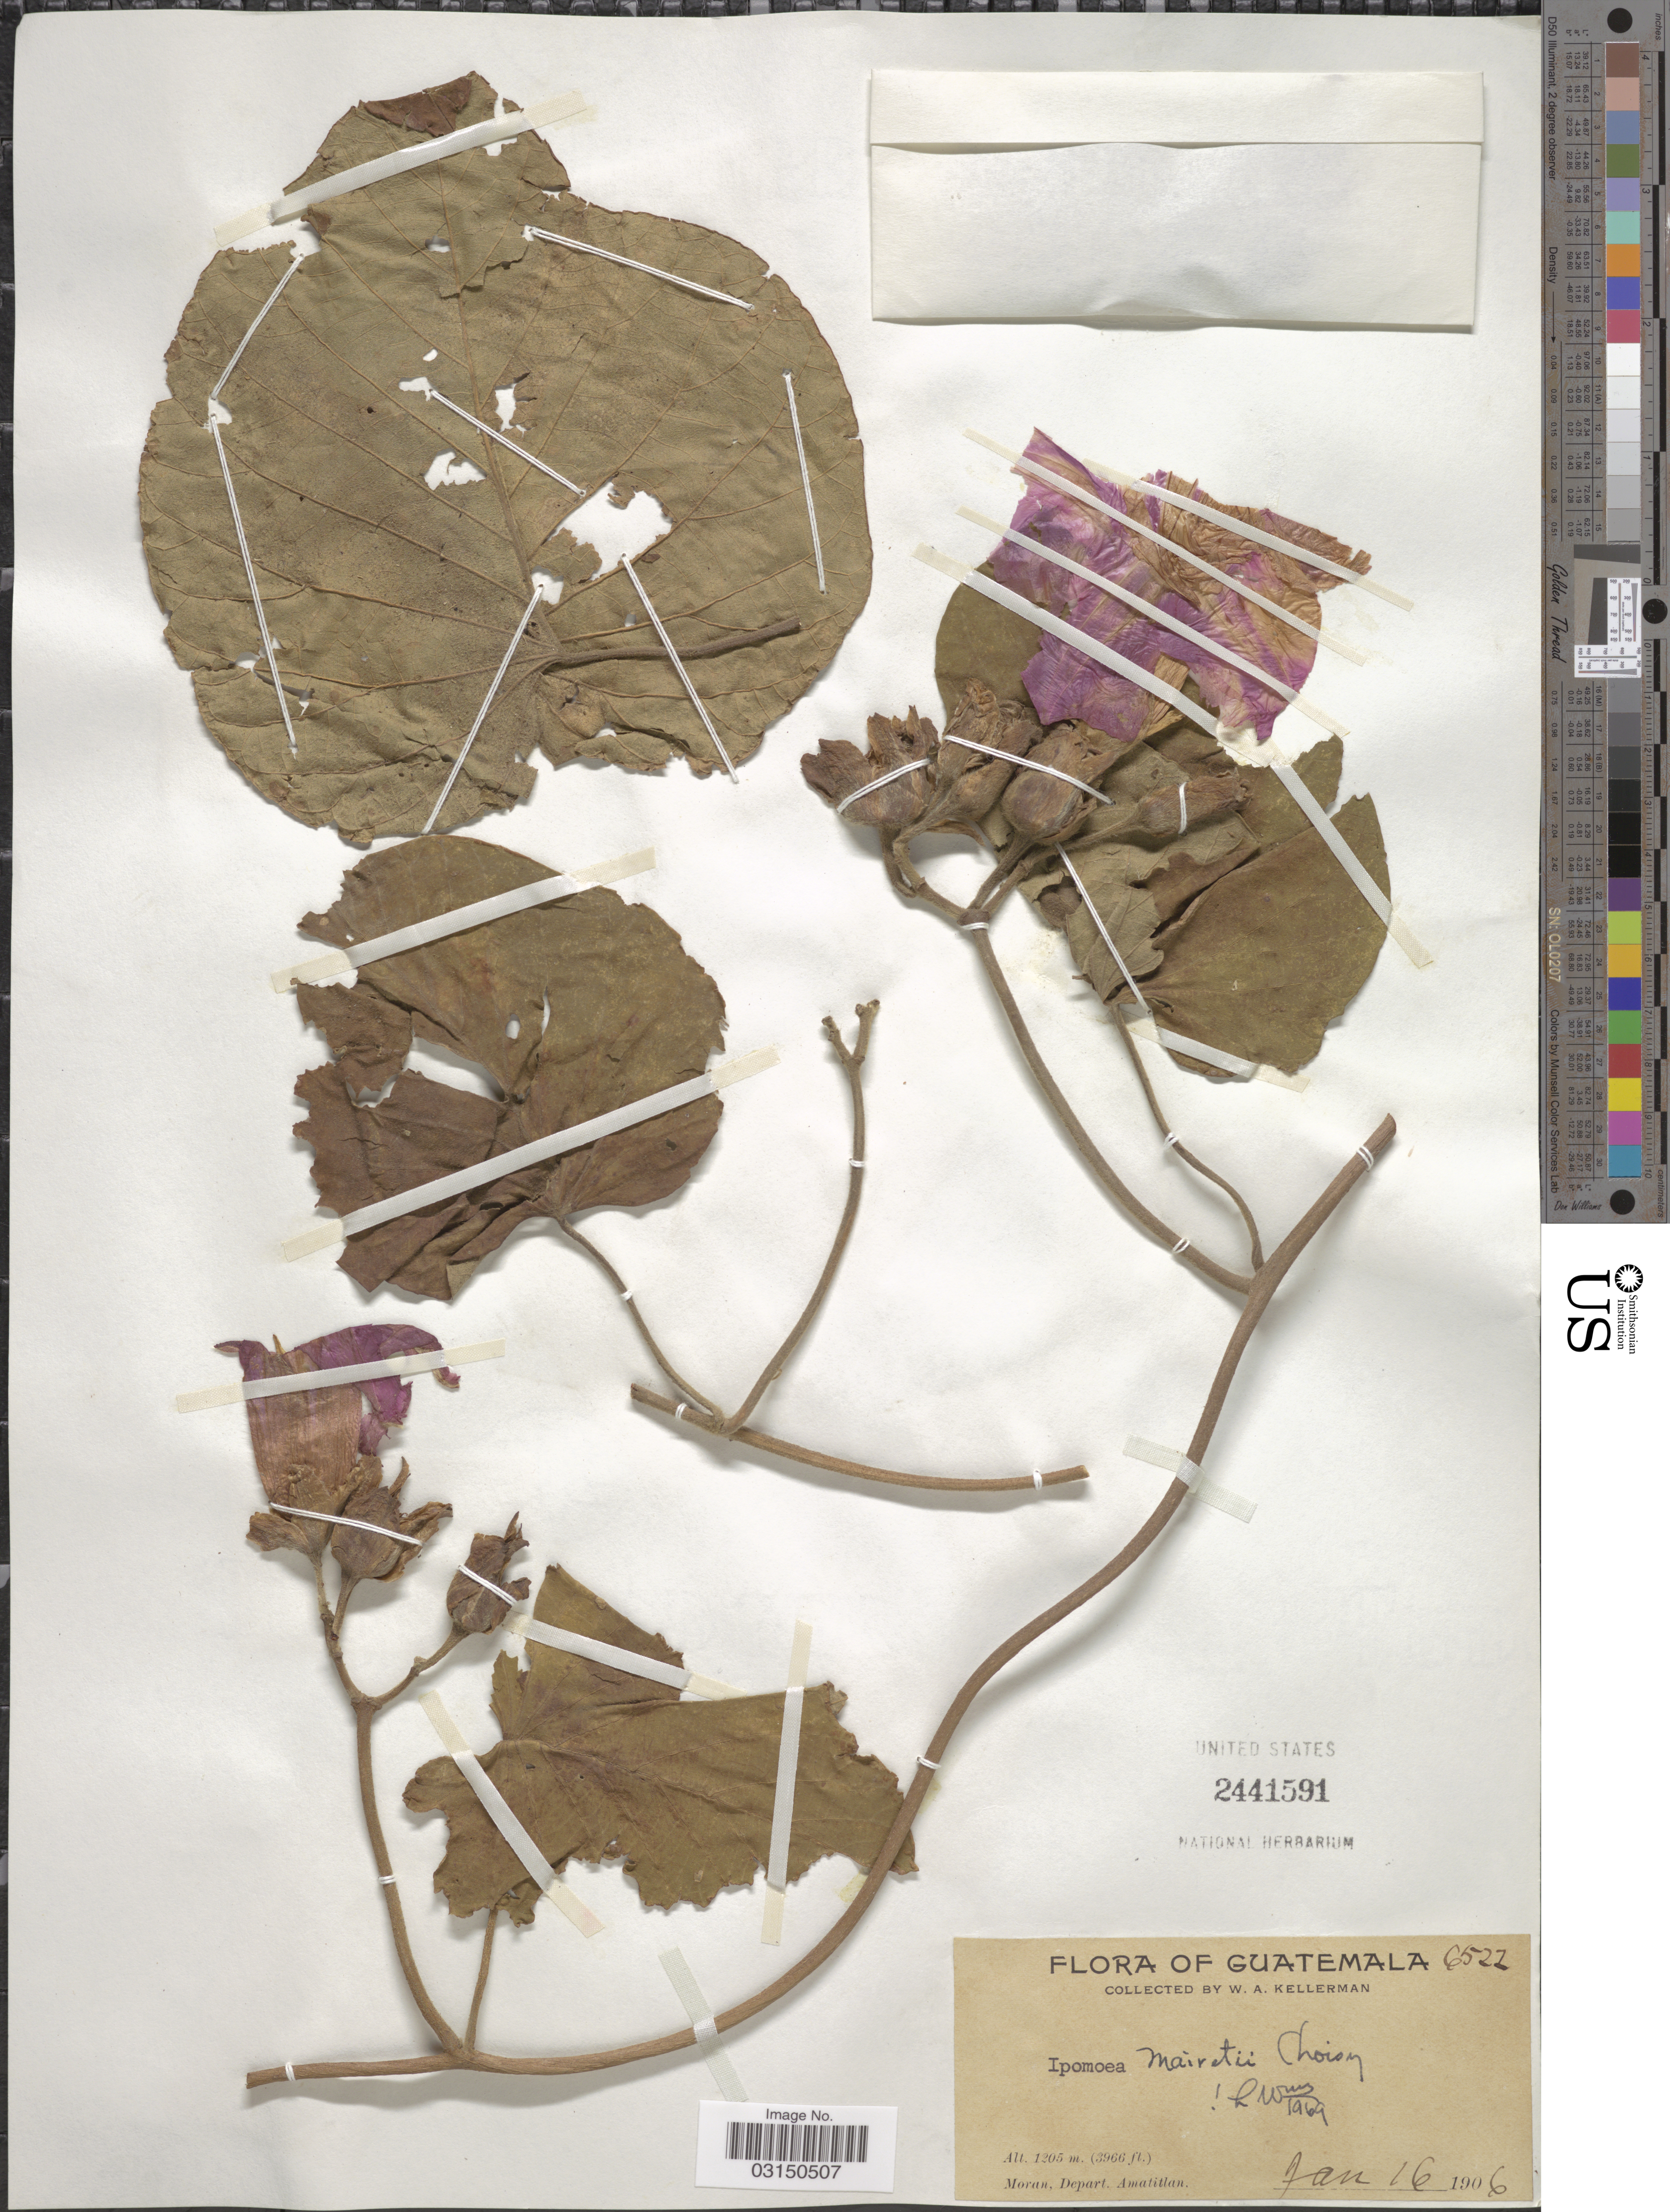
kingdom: Plantae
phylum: Tracheophyta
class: Magnoliopsida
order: Solanales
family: Convolvulaceae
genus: Ipomoea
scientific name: Ipomoea mairetii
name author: Choisy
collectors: W. Kellerman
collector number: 6522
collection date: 1906-01-16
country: Guatemala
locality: Moran, Depart. Amatitlan.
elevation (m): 1205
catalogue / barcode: US 2441591